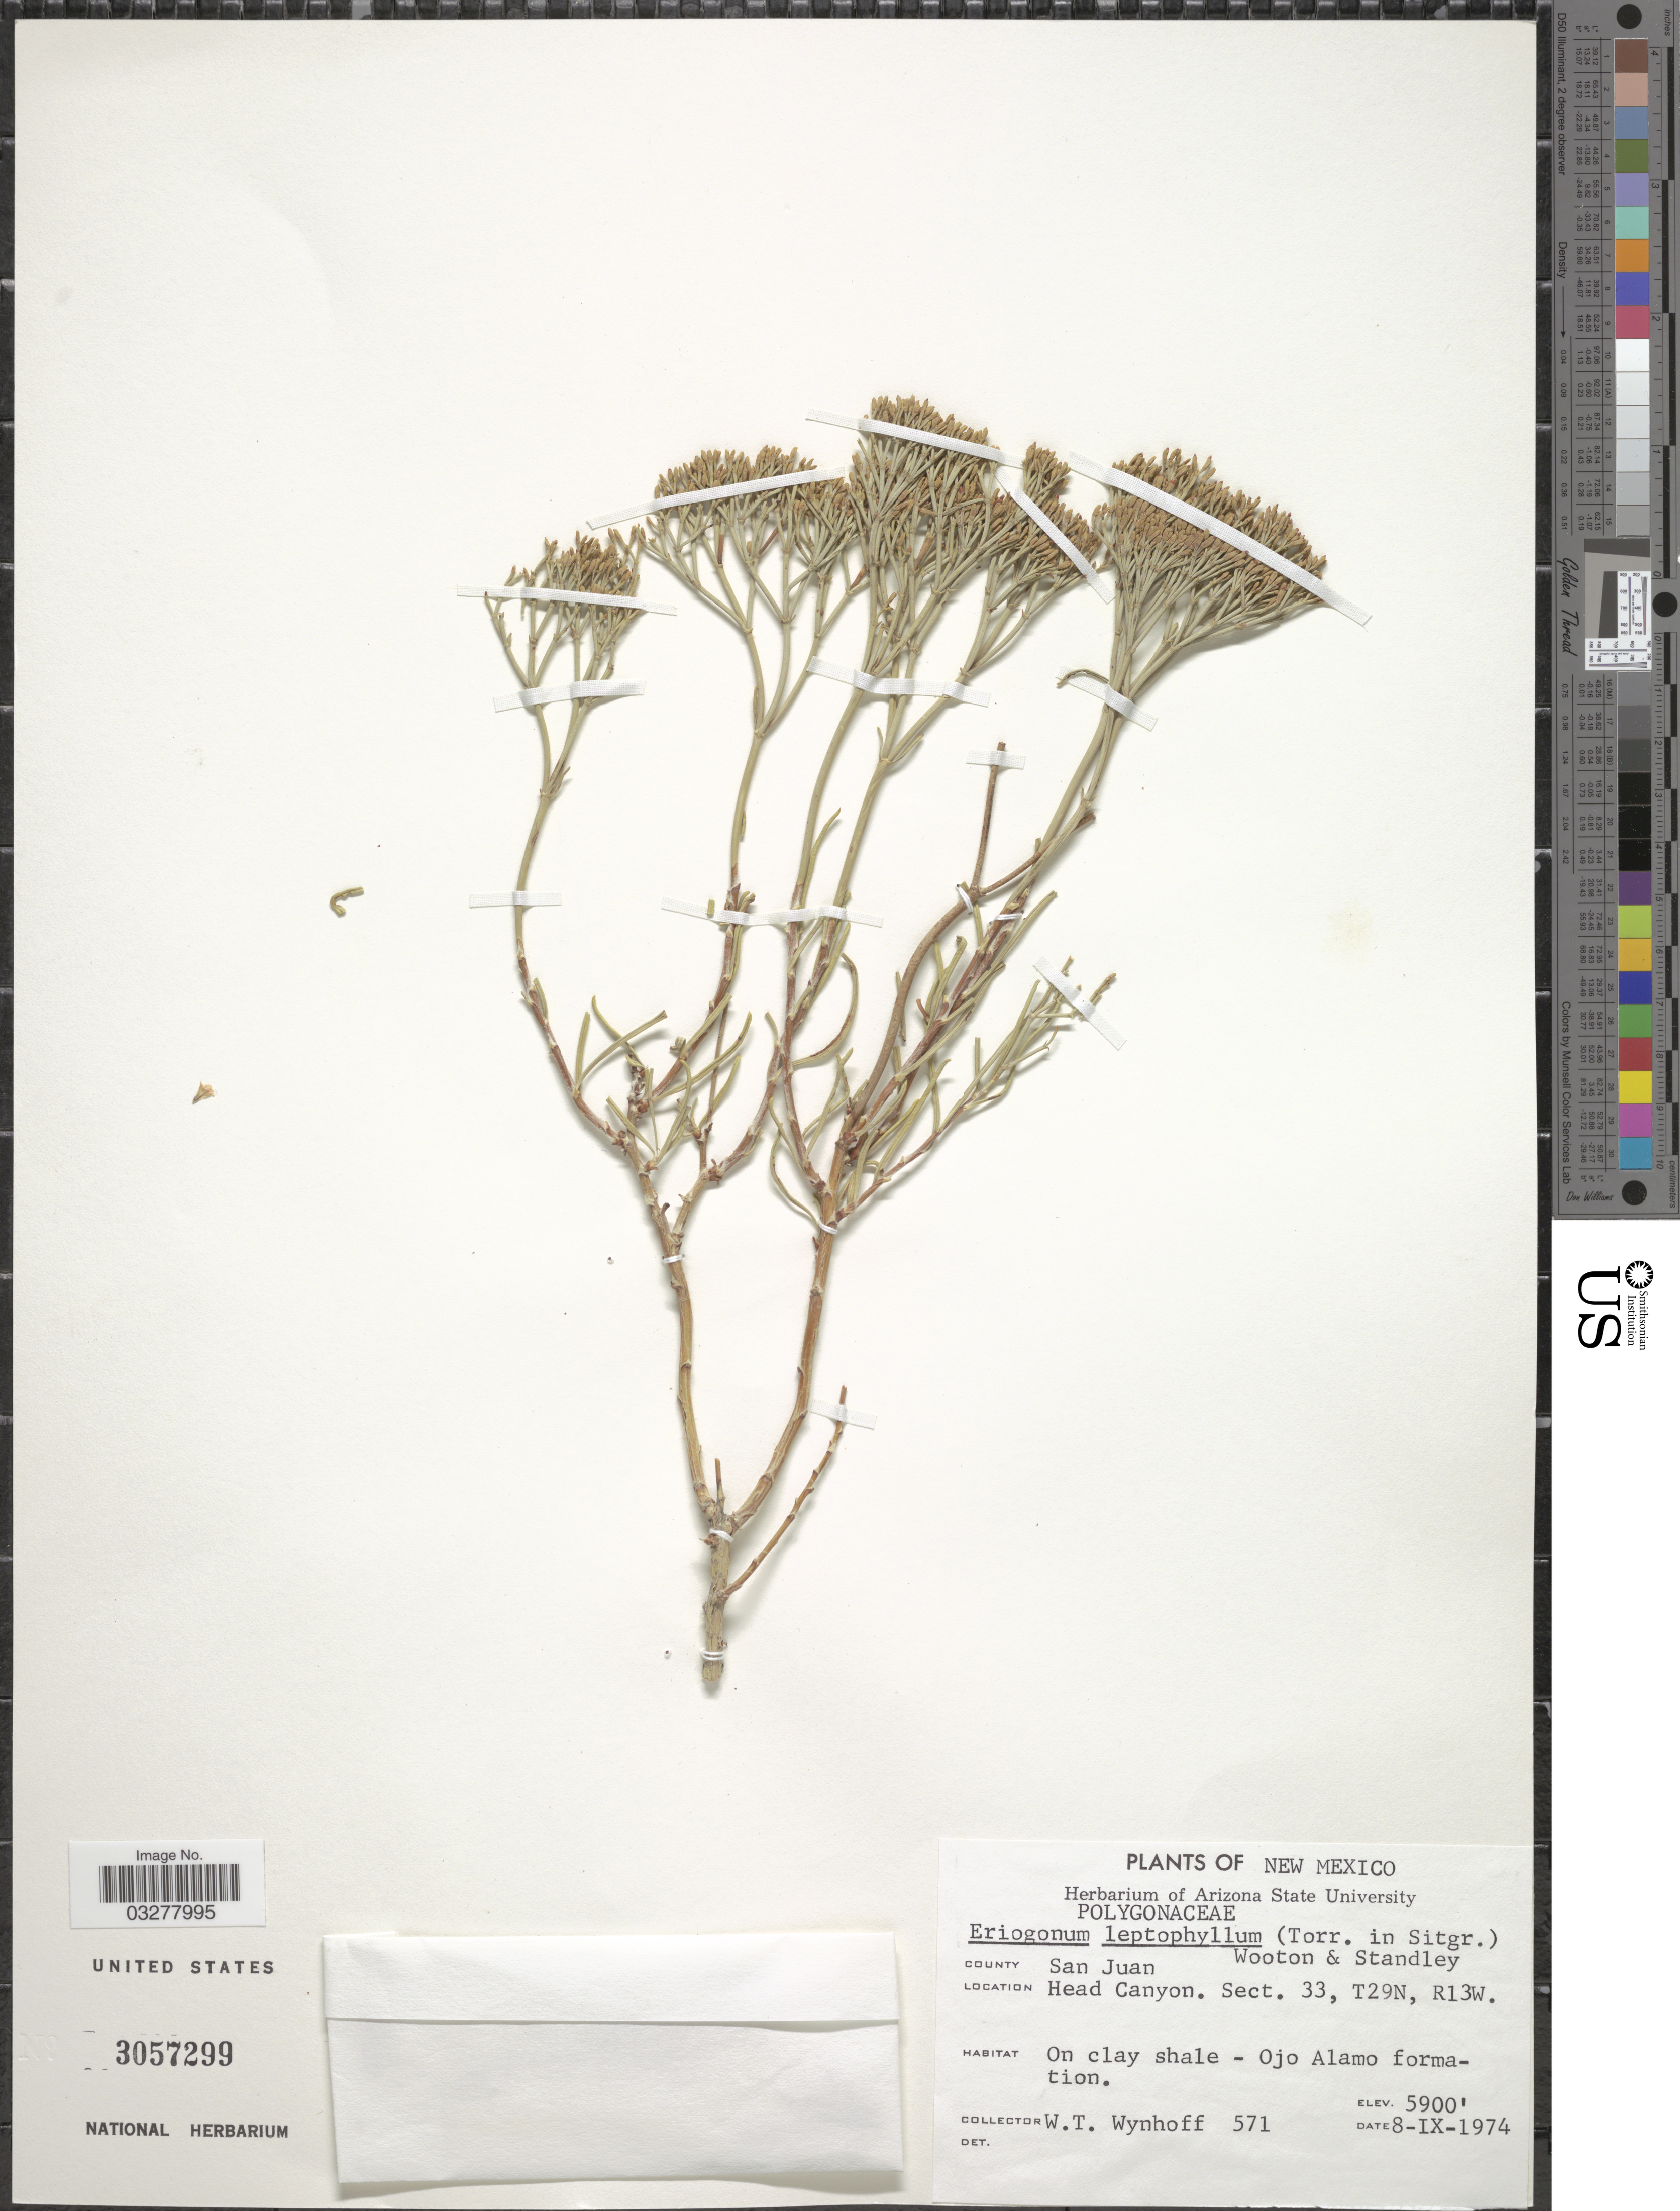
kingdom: Plantae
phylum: Tracheophyta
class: Magnoliopsida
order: Caryophyllales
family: Polygonaceae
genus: Eriogonum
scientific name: Eriogonum leptophyllum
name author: (Torr.) Wooton & Standl.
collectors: W. Wynhoff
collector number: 571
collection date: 1974-09-08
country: United States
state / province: New Mexico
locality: County San Juan. Head Canyon. Sect. 33, T29N, R13W.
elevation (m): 1798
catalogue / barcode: US 3057299